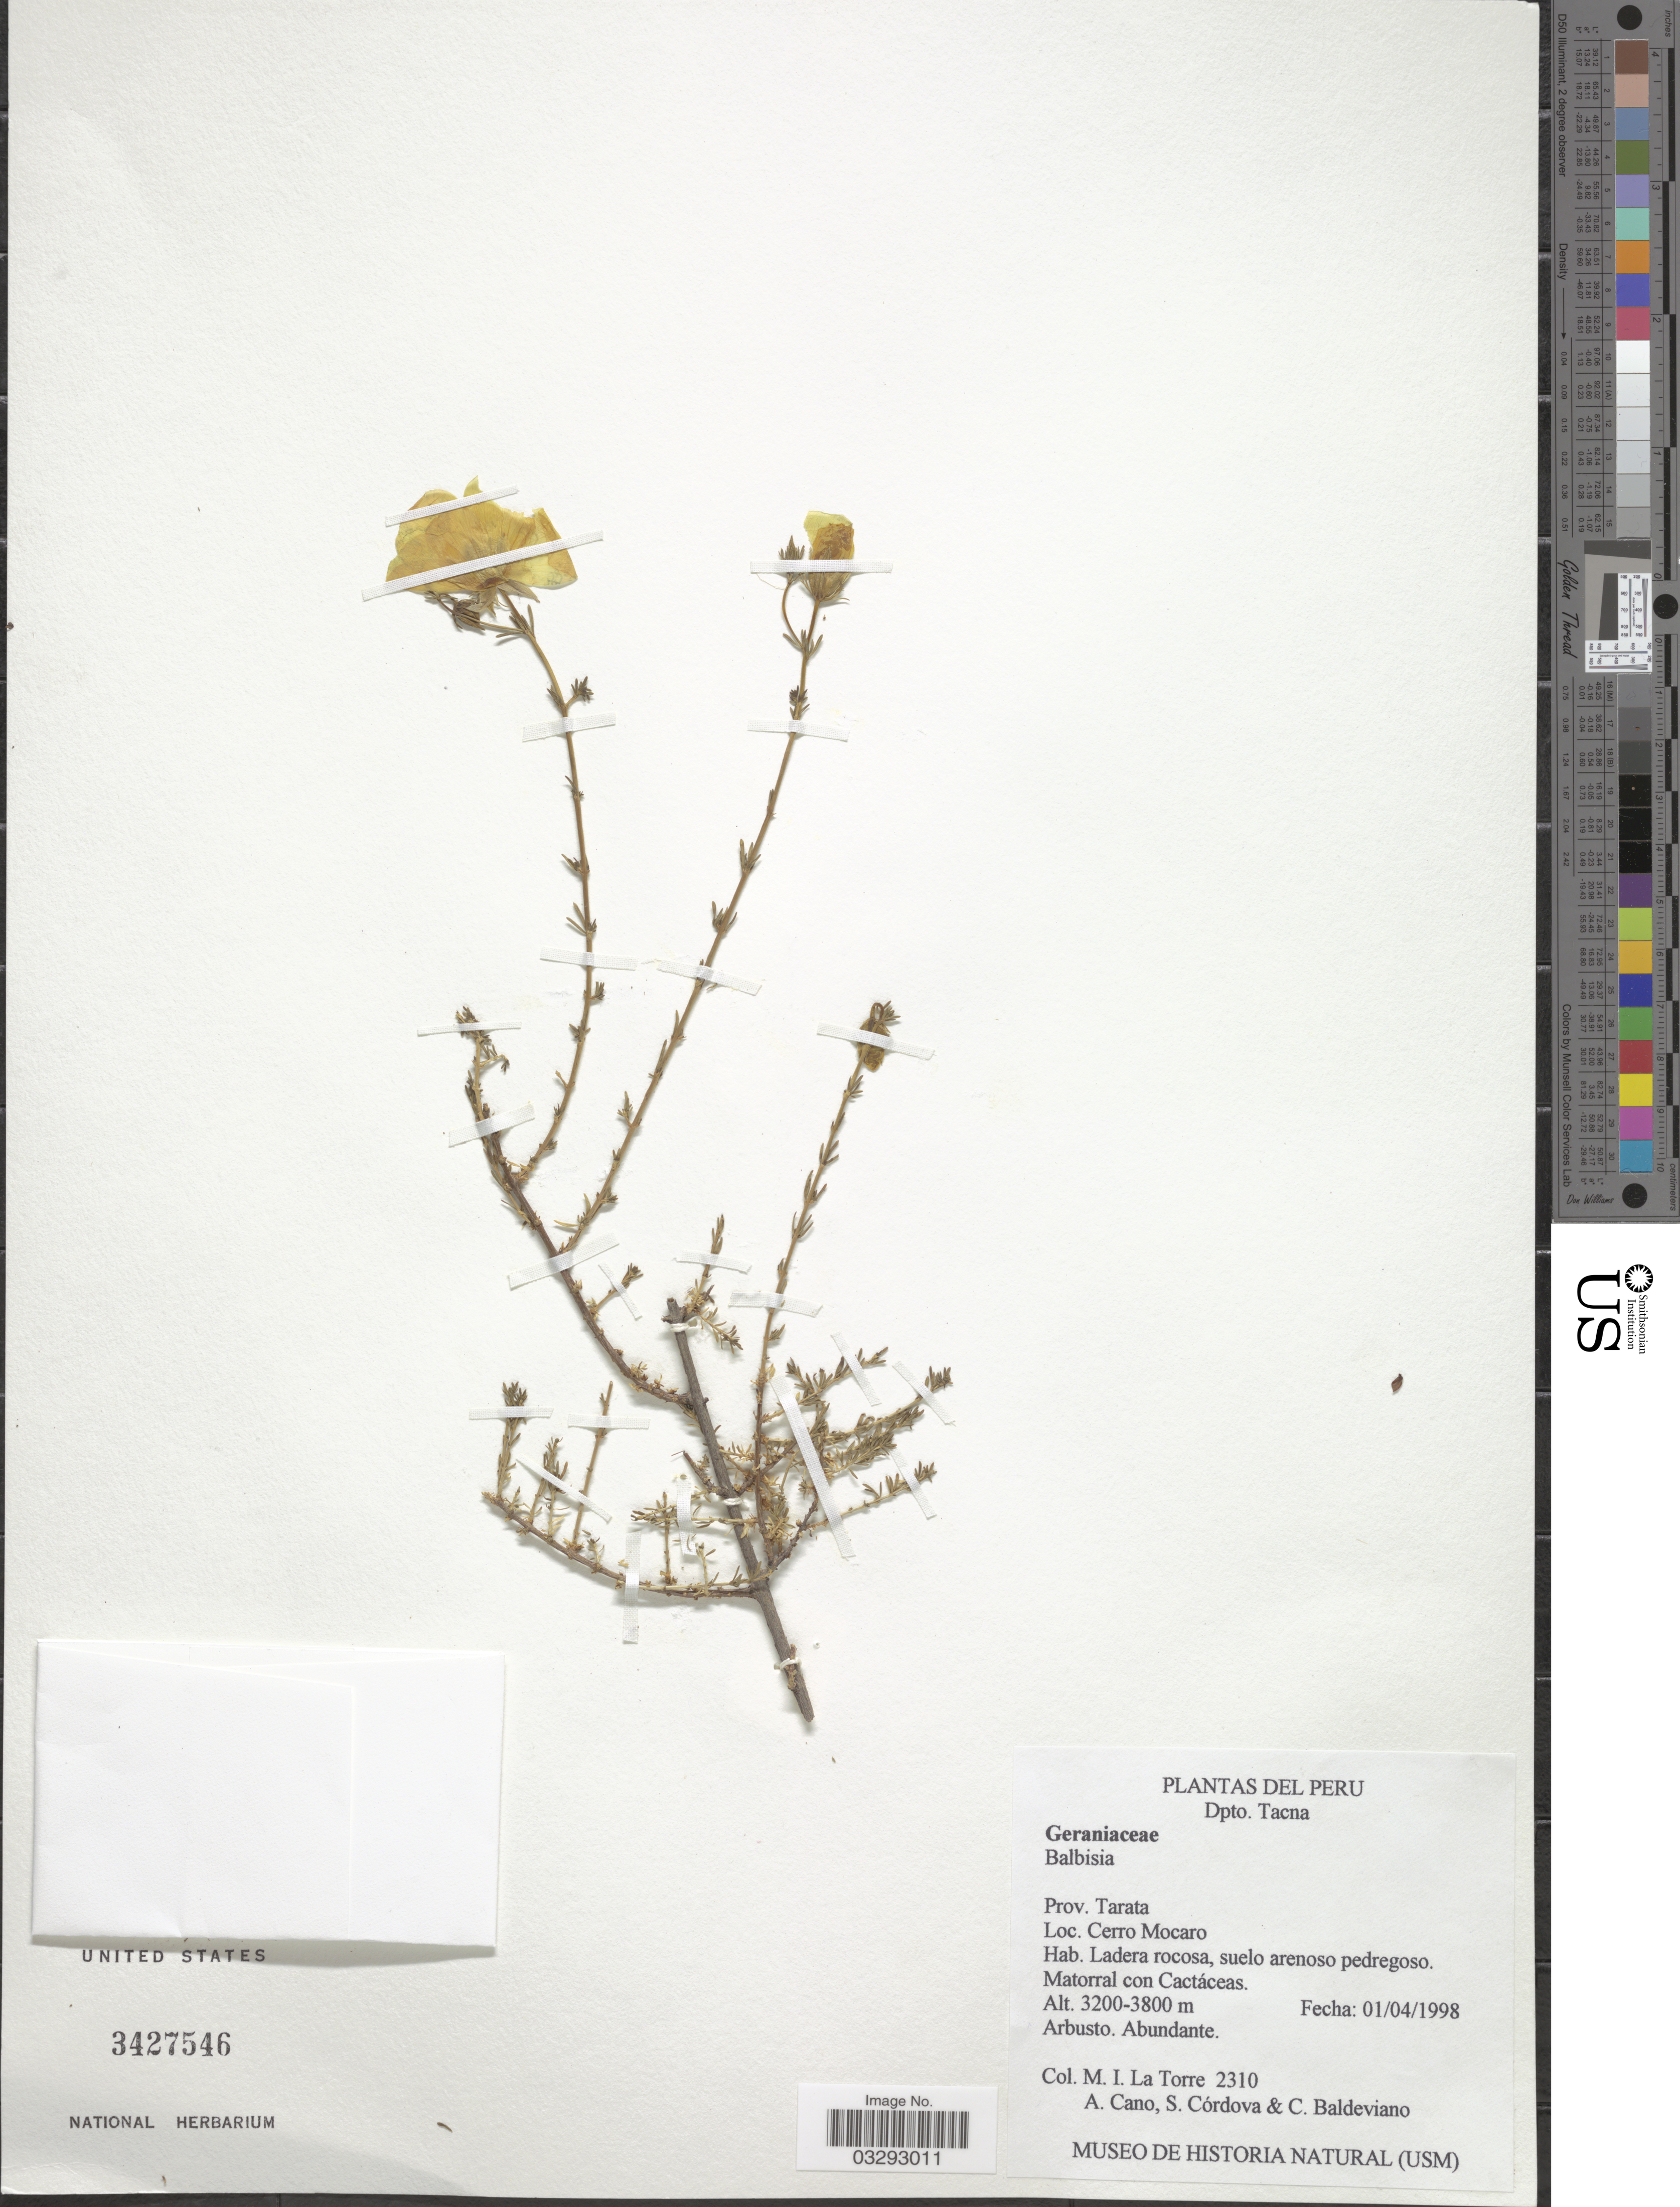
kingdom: Plantae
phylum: Tracheophyta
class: Magnoliopsida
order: Geraniales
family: Vivianiaceae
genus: Balbisia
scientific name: Balbisia sp.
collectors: M. La Torre, A. Cano, S. Cordova & C. Baldeviano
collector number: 2310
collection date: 1998-04-01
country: Peru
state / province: Tacna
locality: Dpto. Tacna. Prov. Tarata. Cerro Mocaro.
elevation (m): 3200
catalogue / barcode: US 3427546